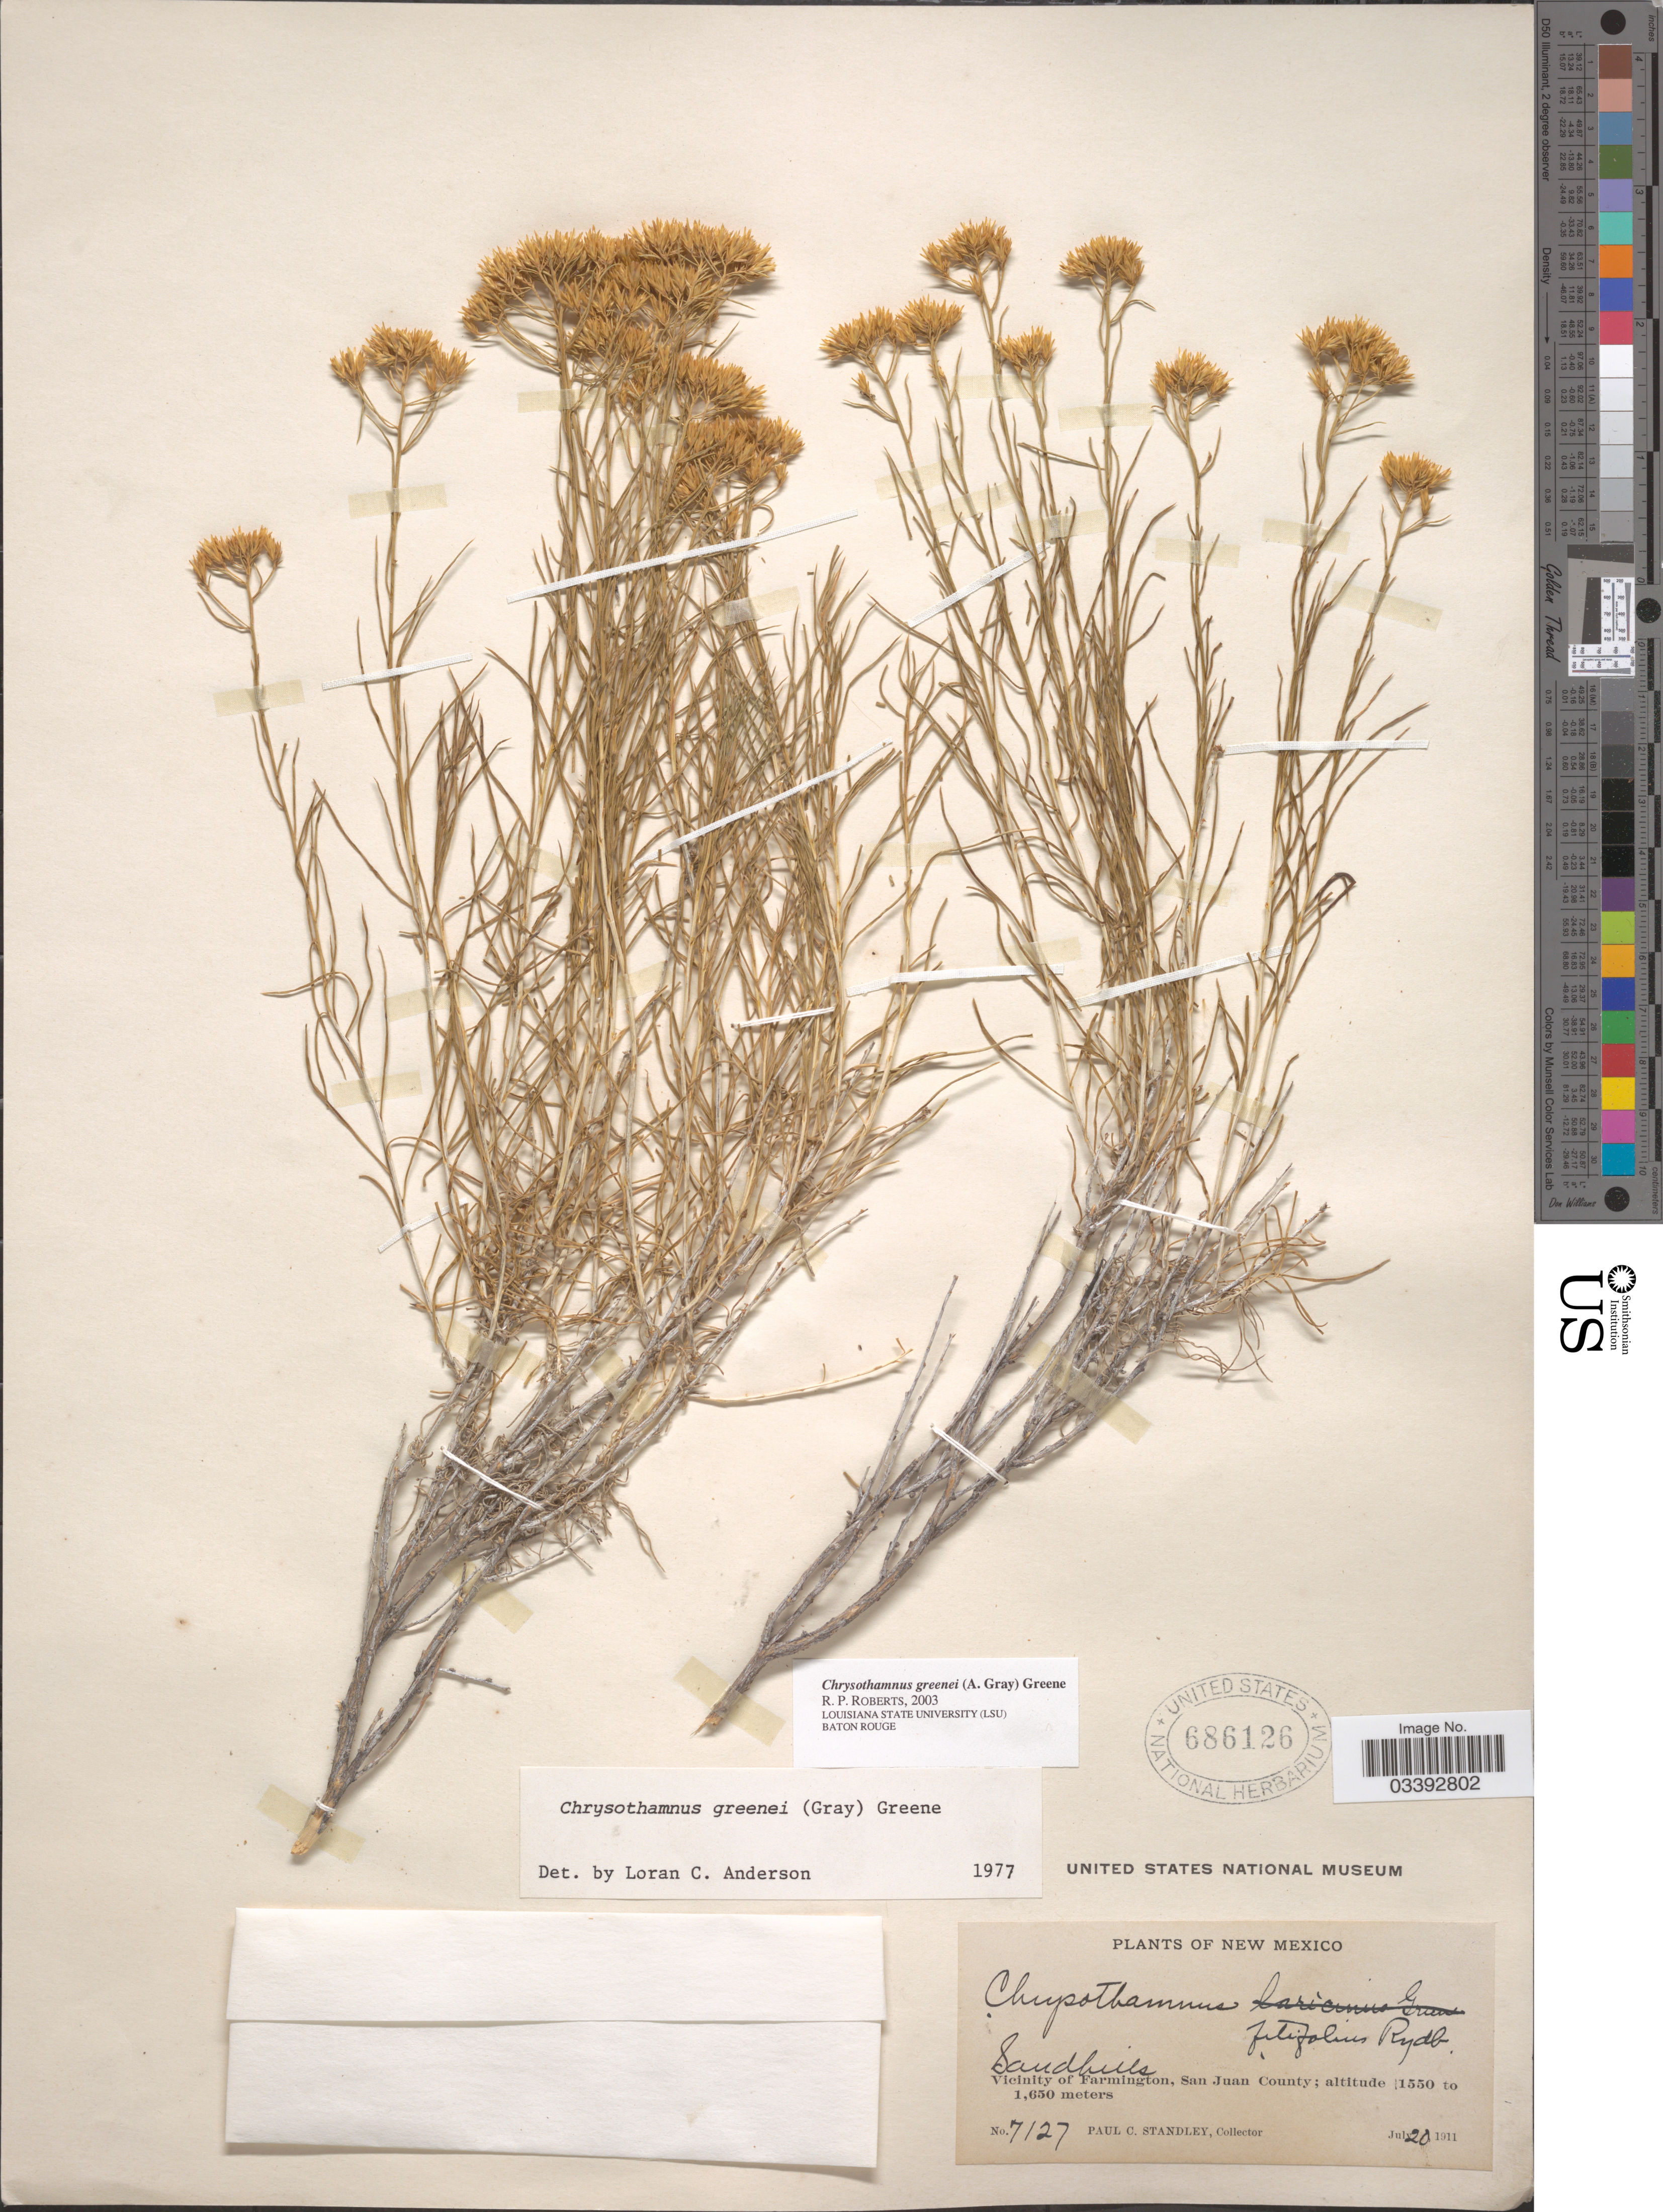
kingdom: Plantae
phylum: Tracheophyta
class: Magnoliopsida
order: Asterales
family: Asteraceae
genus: Chrysothamnus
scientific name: Chrysothamnus greenei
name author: (A. Gray) Greene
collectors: P. C. Standley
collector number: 7127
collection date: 1911-07-20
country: United States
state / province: New Mexico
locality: Vicinity of Farmington, San Juan County.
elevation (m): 1550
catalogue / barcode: US 686126